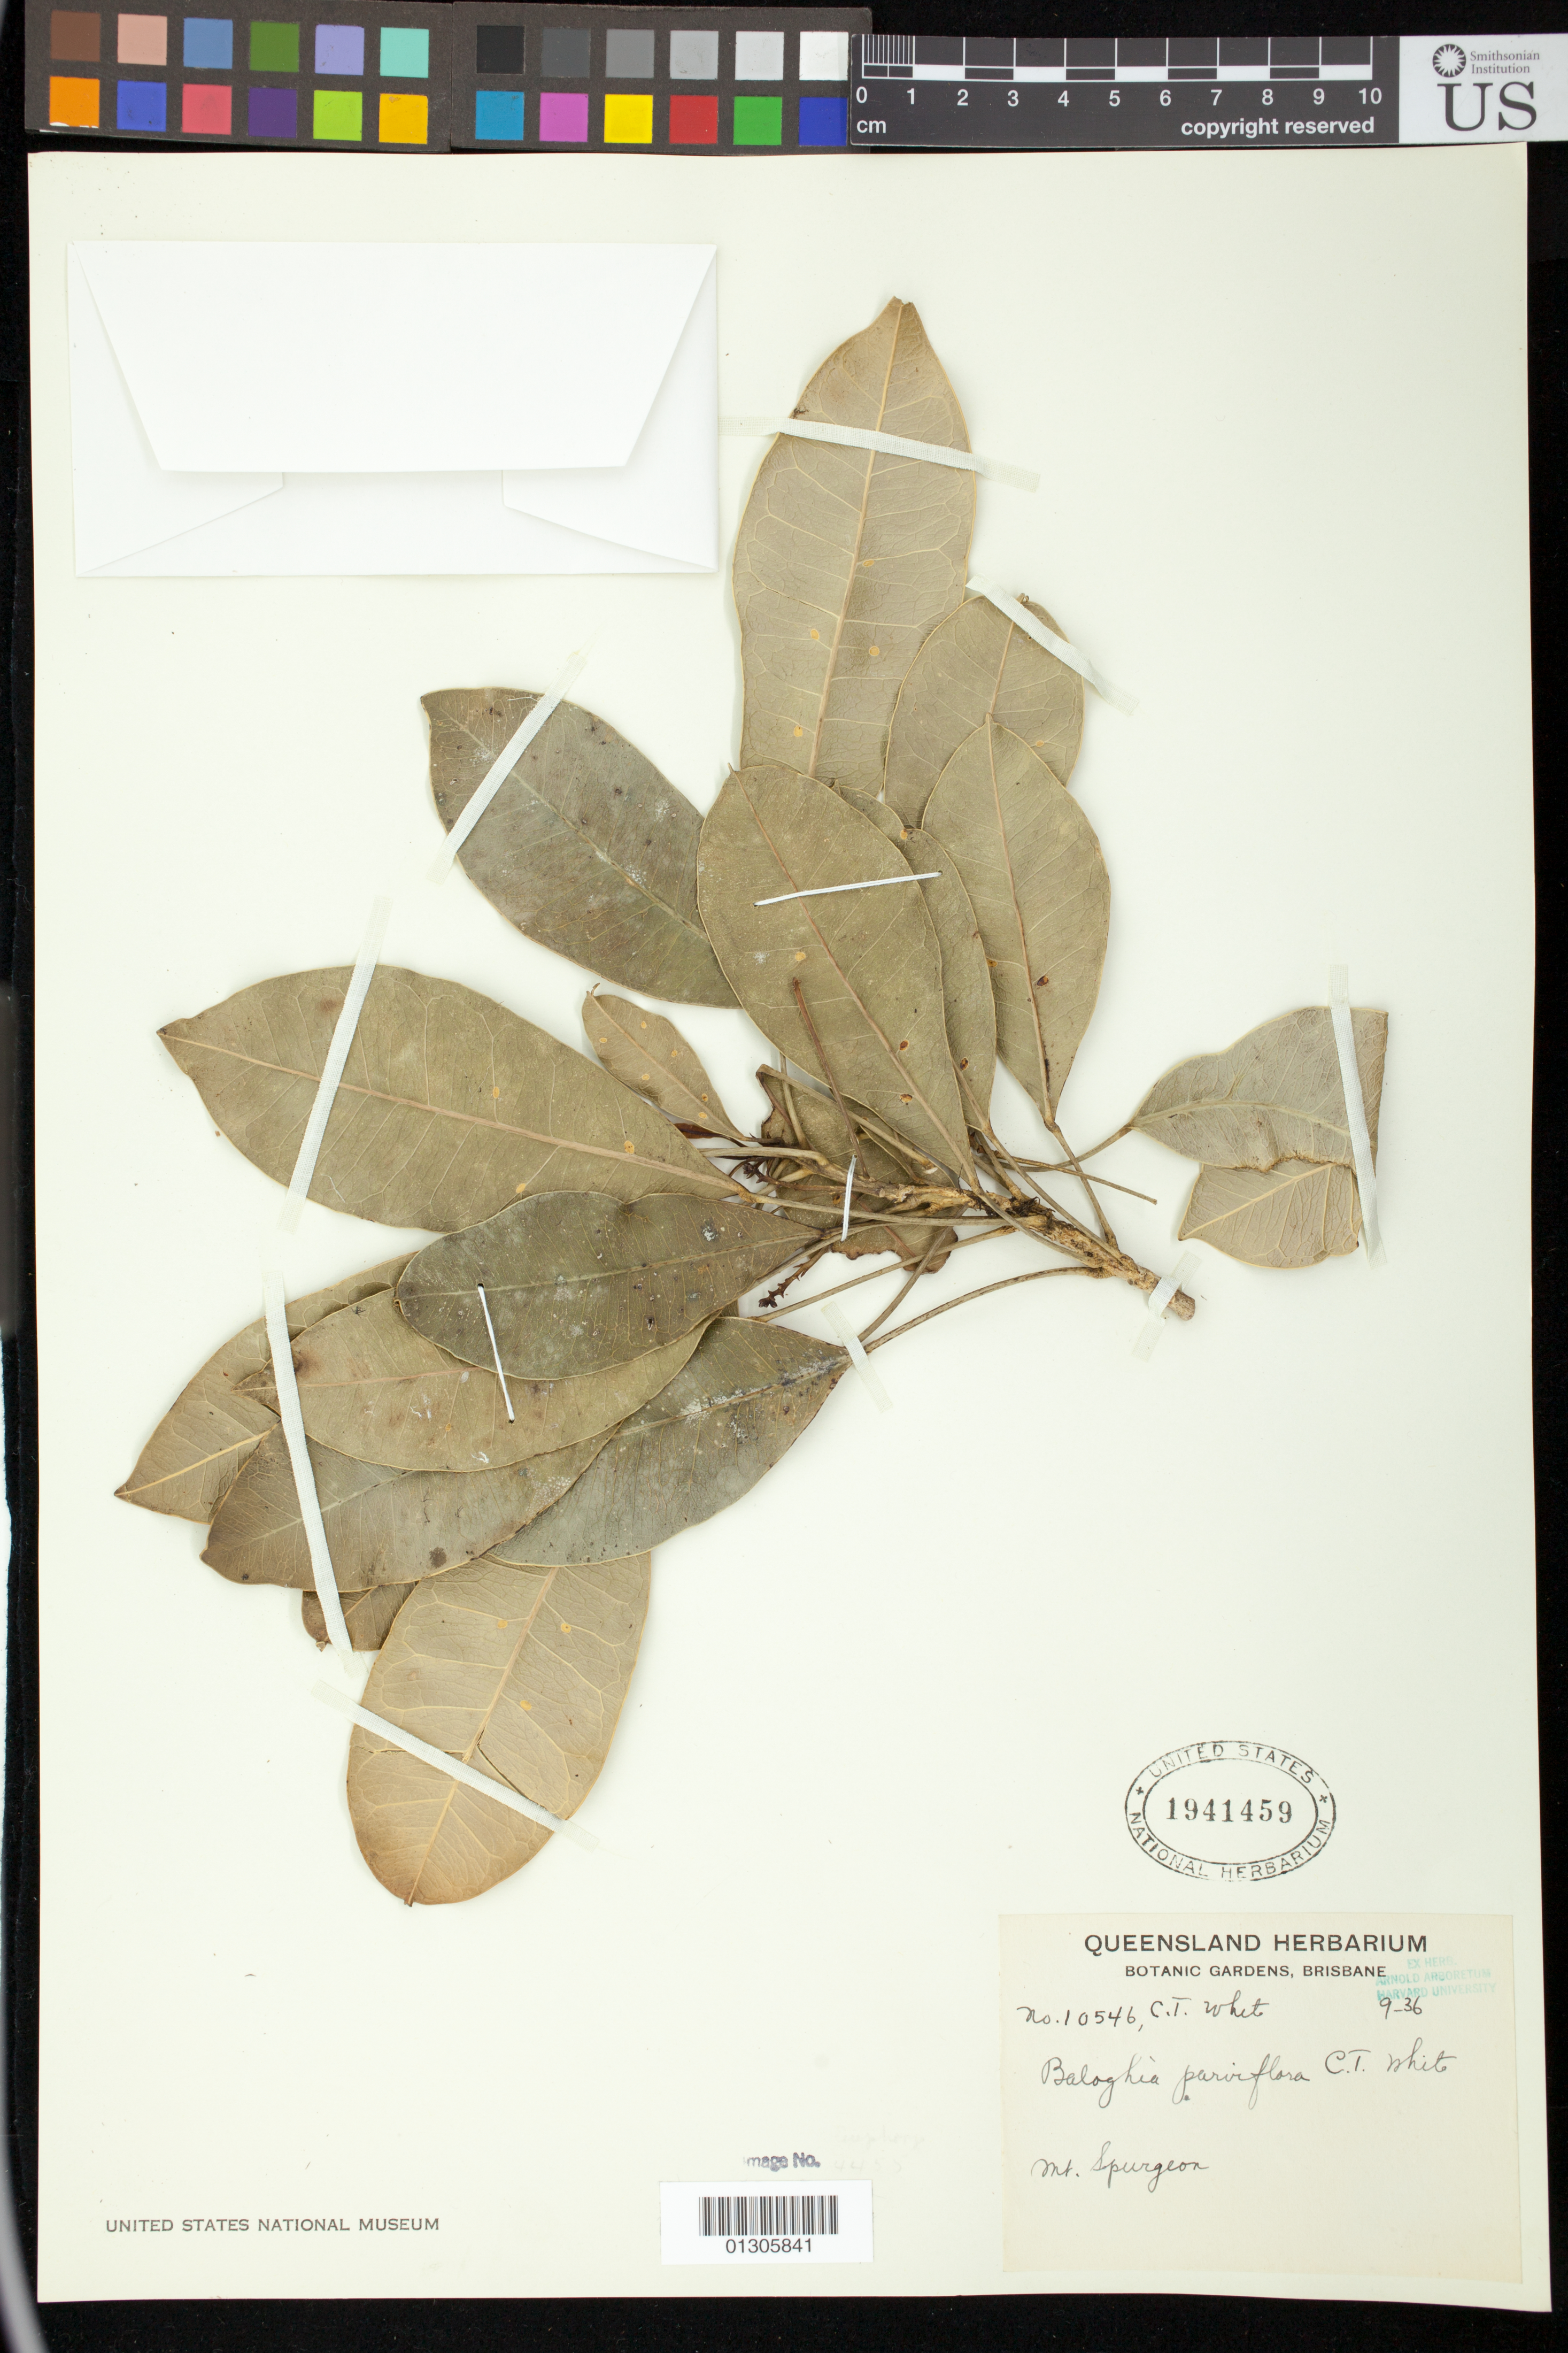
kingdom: Plantae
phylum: Tracheophyta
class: Magnoliopsida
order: Malpighiales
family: Euphorbiaceae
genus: Baloghia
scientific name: Baloghia parviflora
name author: C.T. White ex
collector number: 10546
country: Australia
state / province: Queensland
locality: Mt. Spurgeon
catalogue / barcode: US 1941459